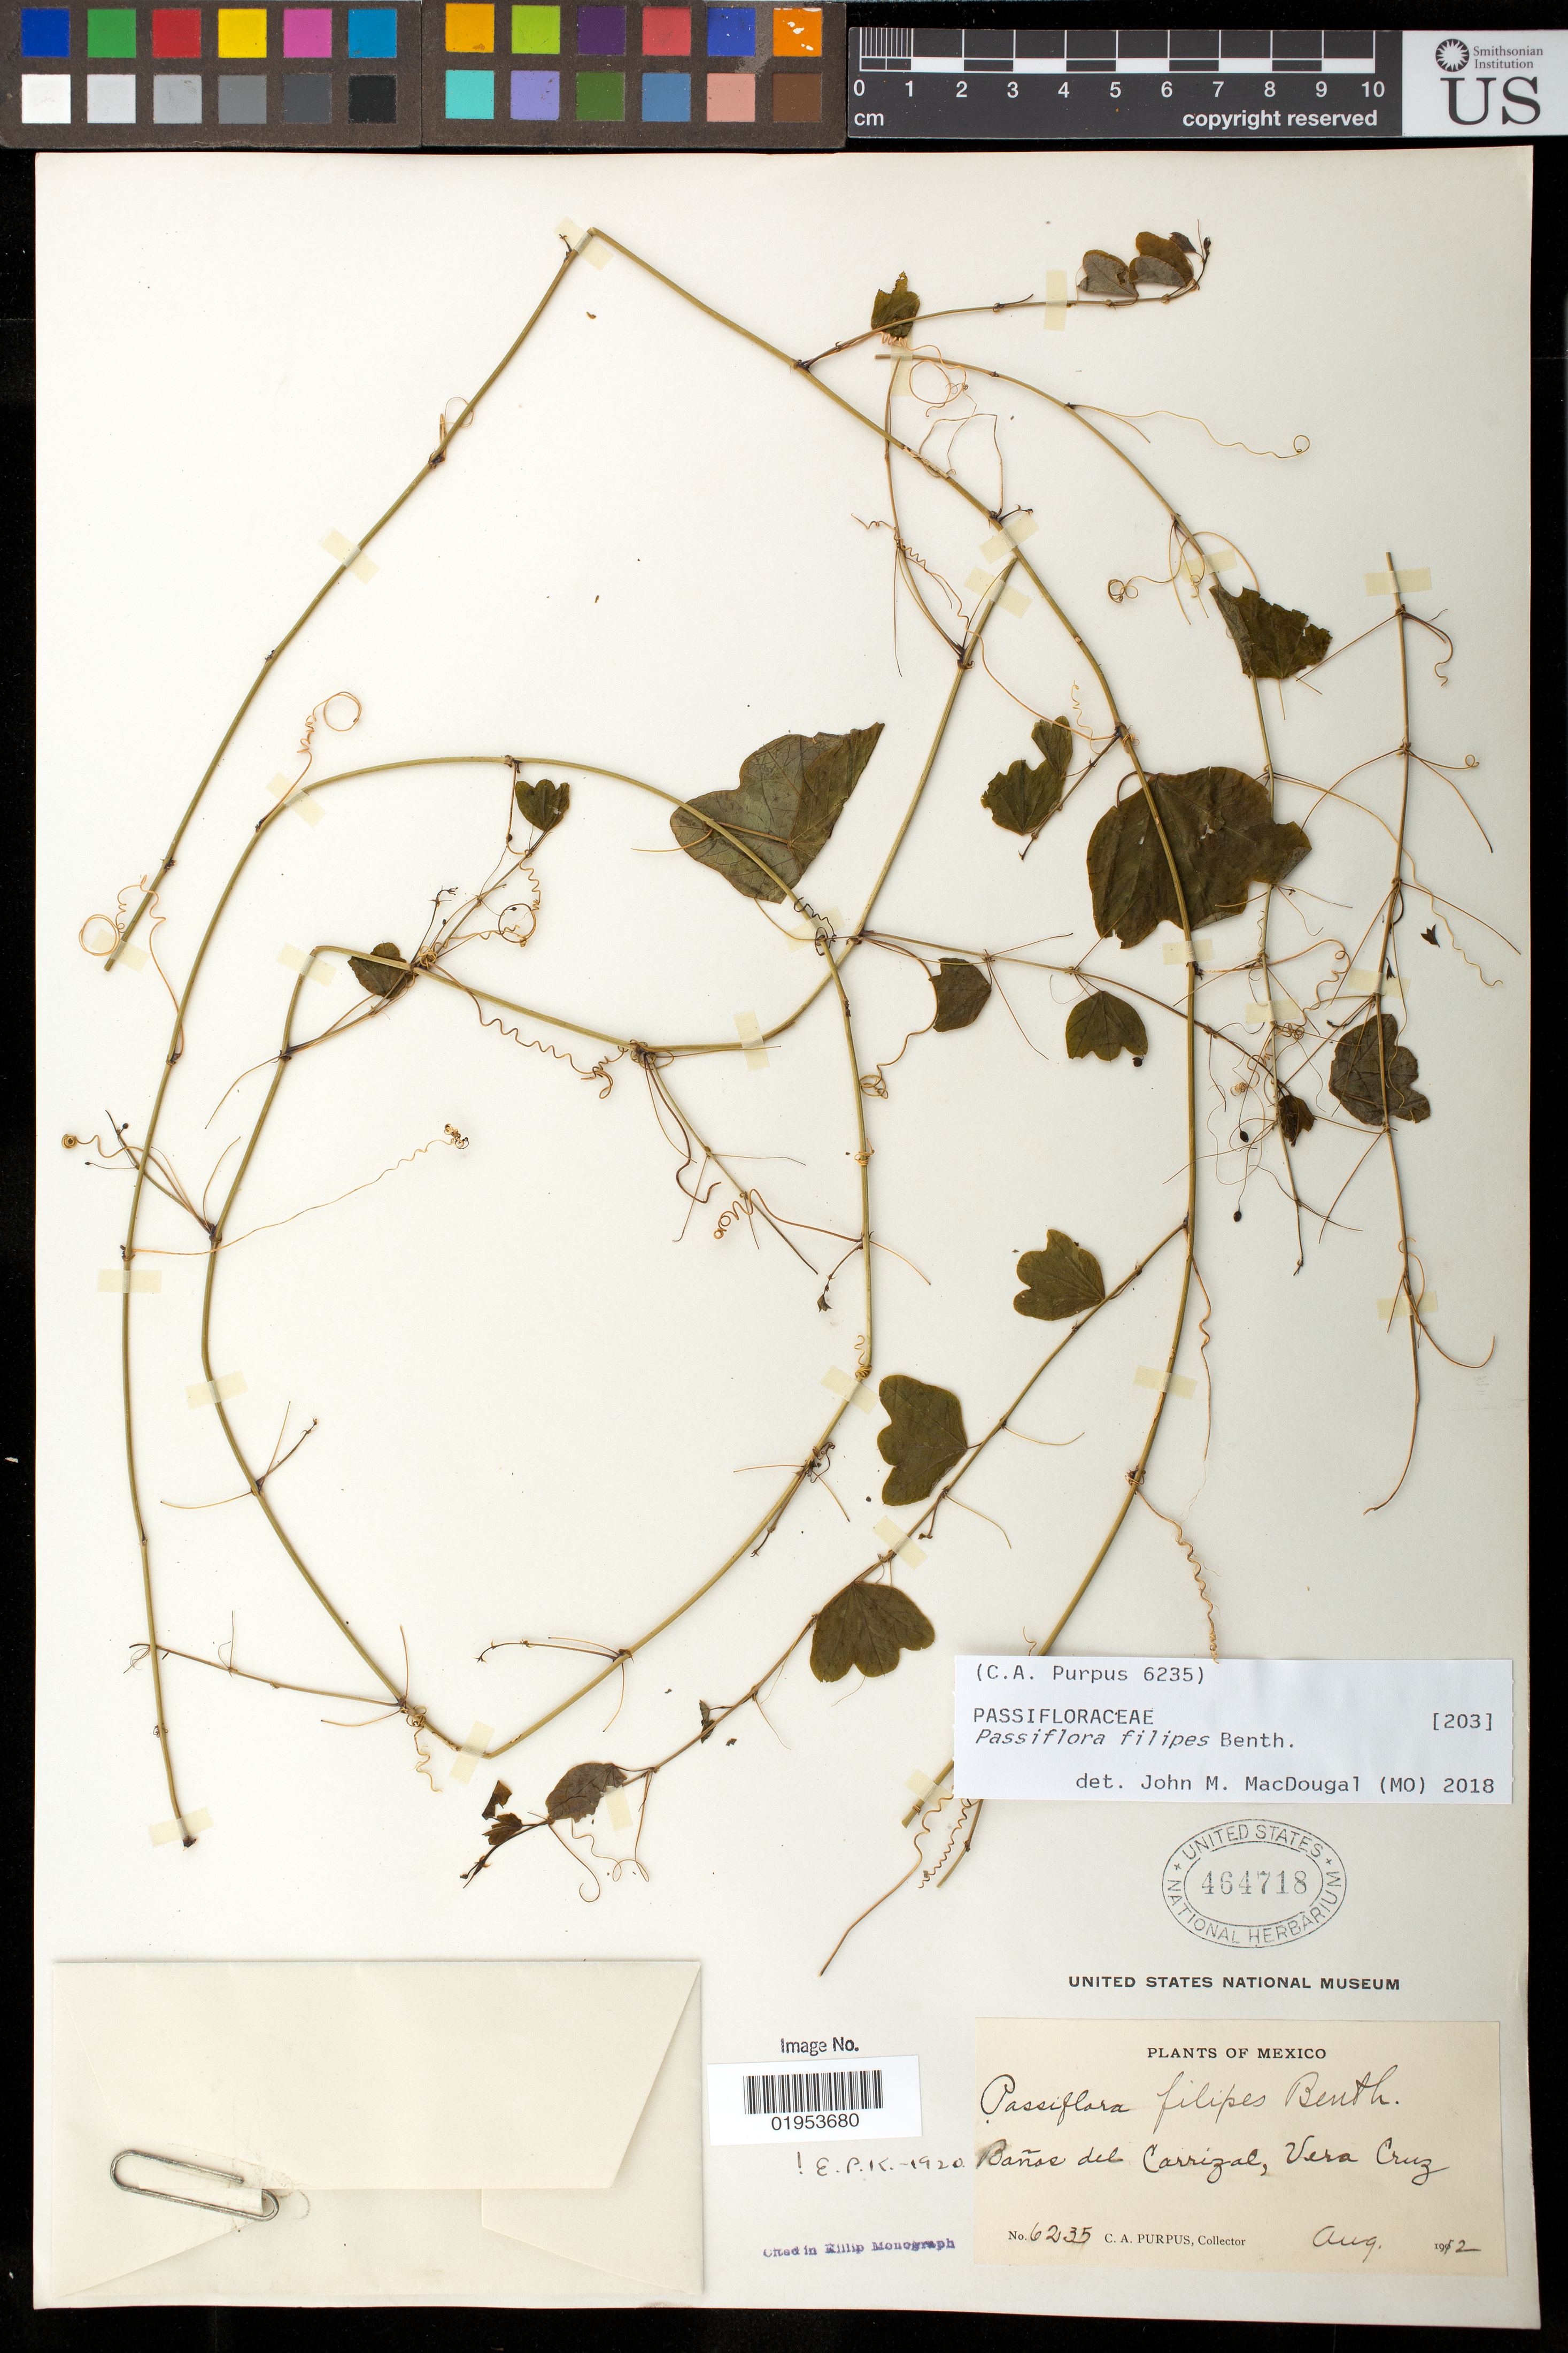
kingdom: Plantae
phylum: Tracheophyta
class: Magnoliopsida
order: Malpighiales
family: Passifloraceae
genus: Passiflora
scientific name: Passiflora filipes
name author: Benth.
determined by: MacDougal, John M.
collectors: C. A. Purpus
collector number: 6235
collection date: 1912-08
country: Mexico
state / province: Veracruz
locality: Baños del Carrizal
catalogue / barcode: US 464718